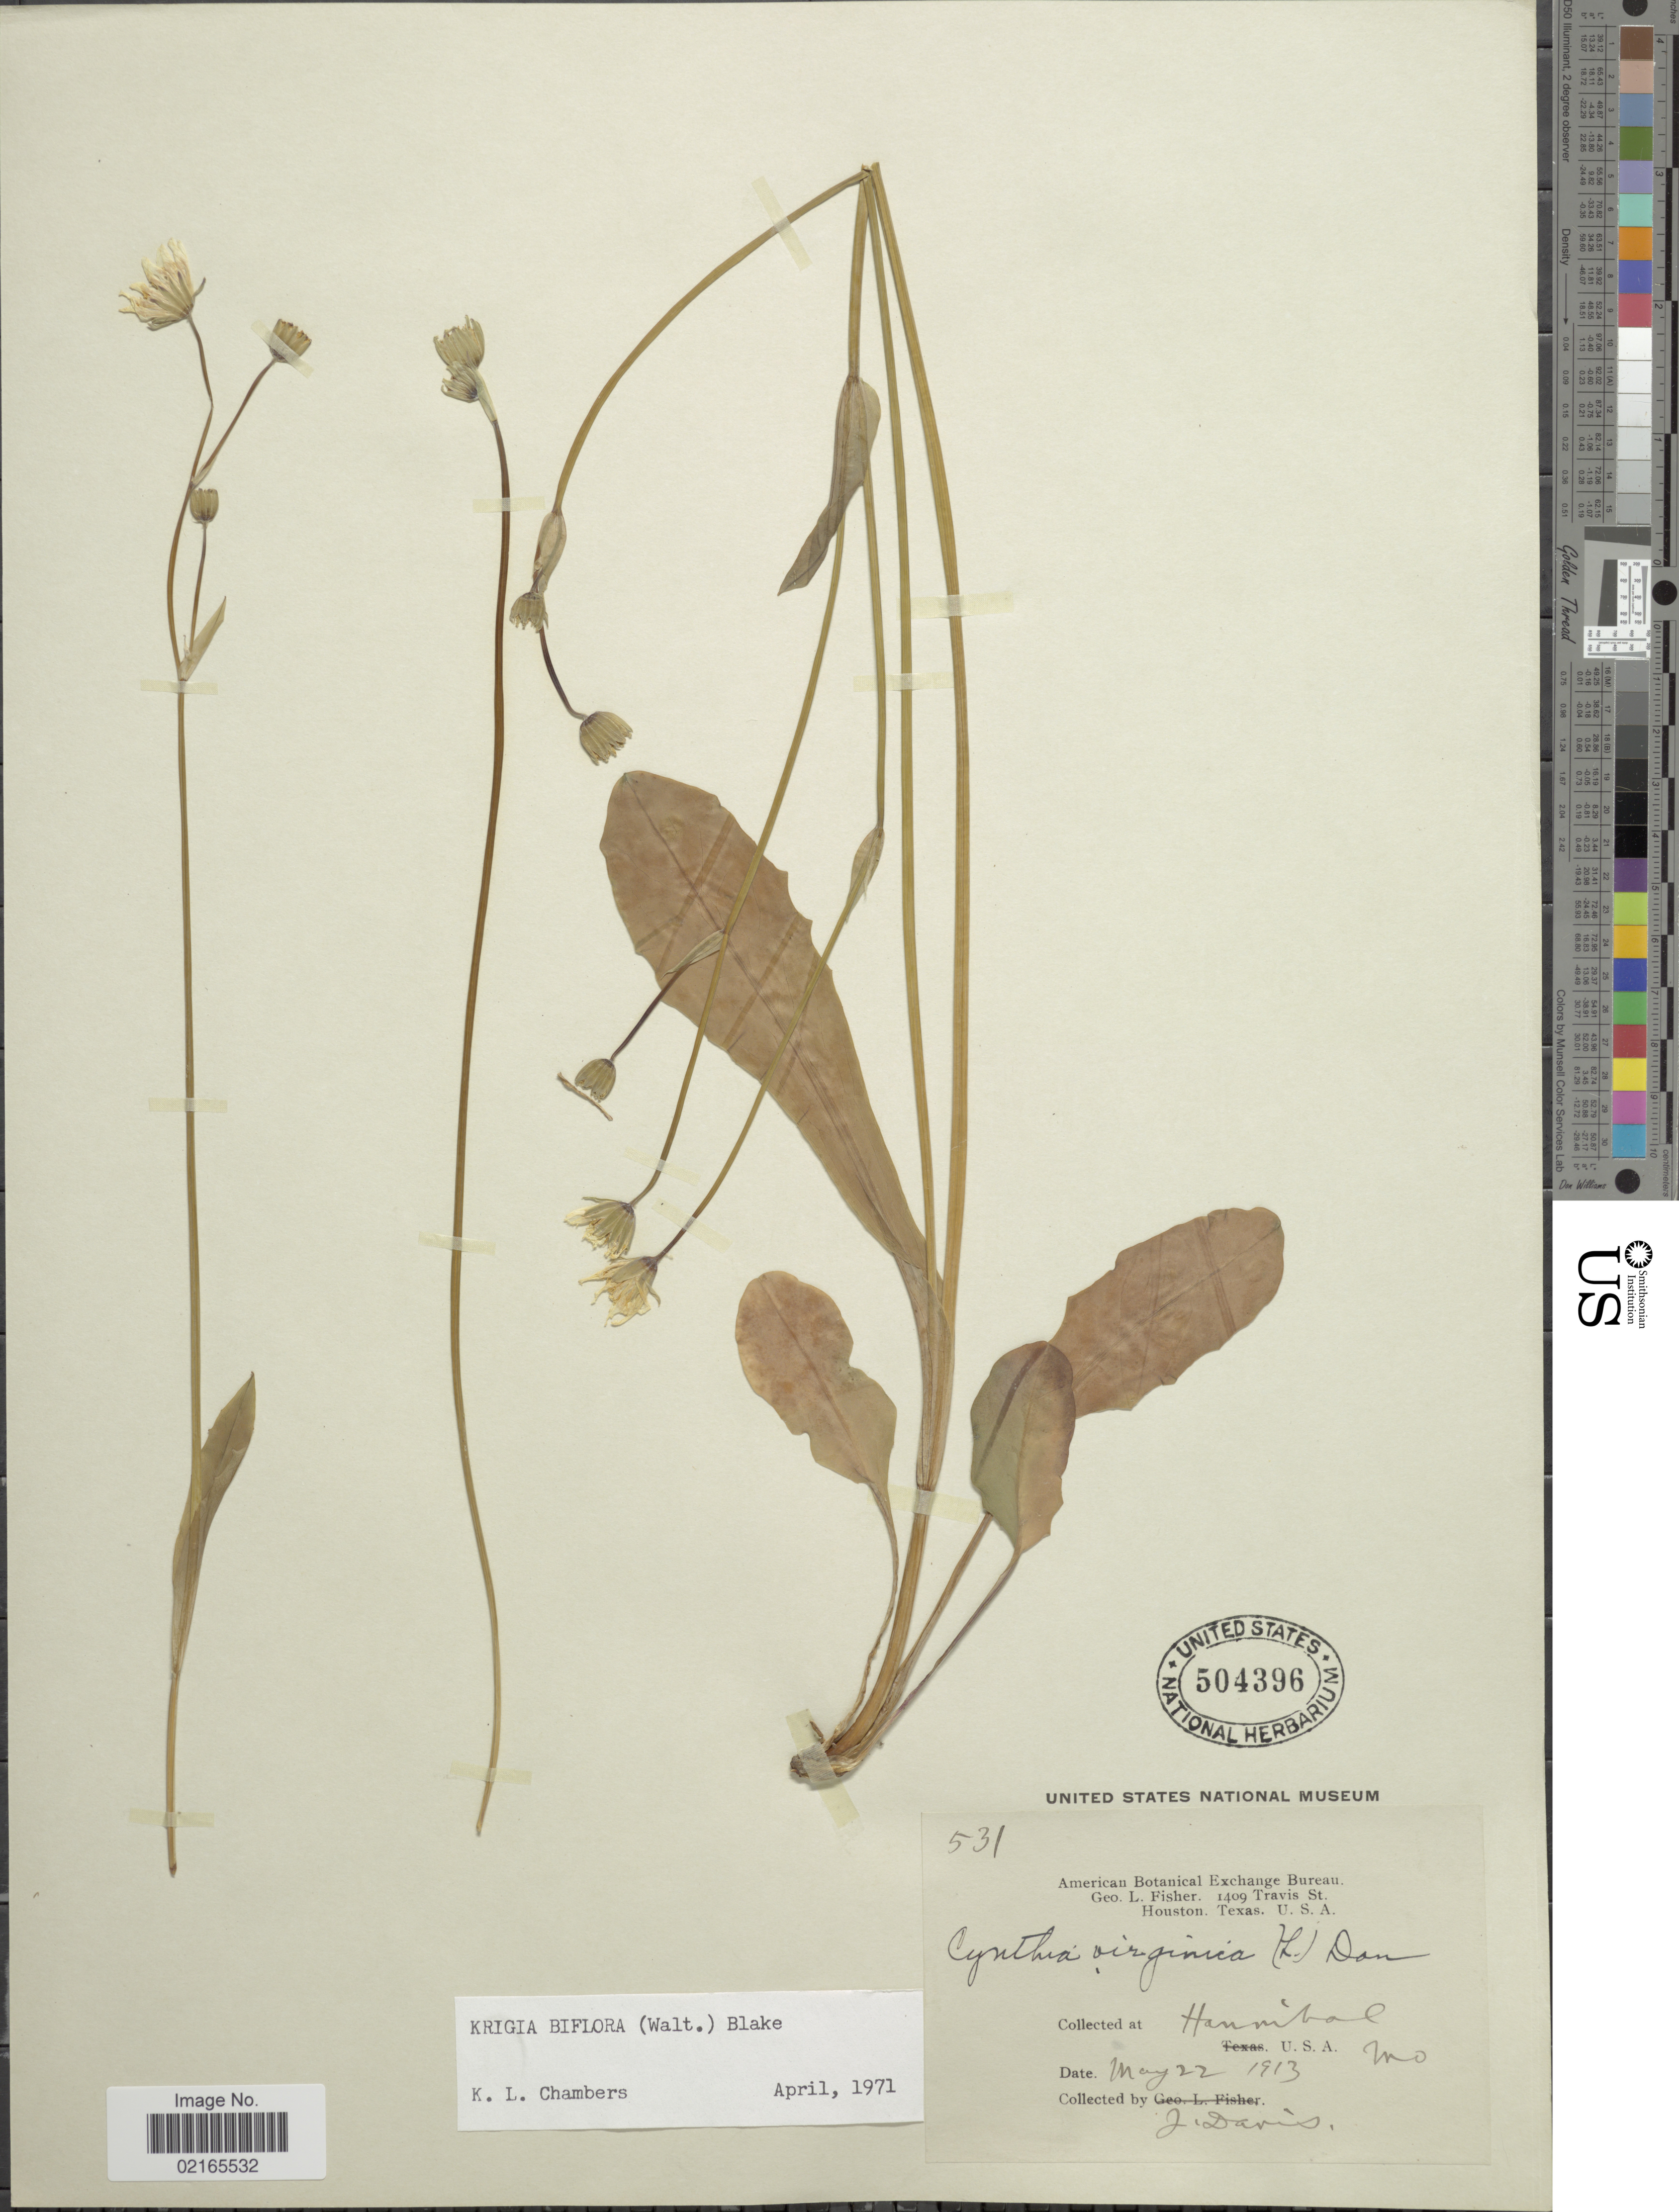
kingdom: Plantae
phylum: Tracheophyta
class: Magnoliopsida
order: Asterales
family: Asteraceae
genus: Krigia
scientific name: Krigia biflora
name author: (Walter) S.F. Blake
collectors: J. Davis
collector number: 531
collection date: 1913-05-22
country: United States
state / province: Missouri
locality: Hannibal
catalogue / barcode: US 504396